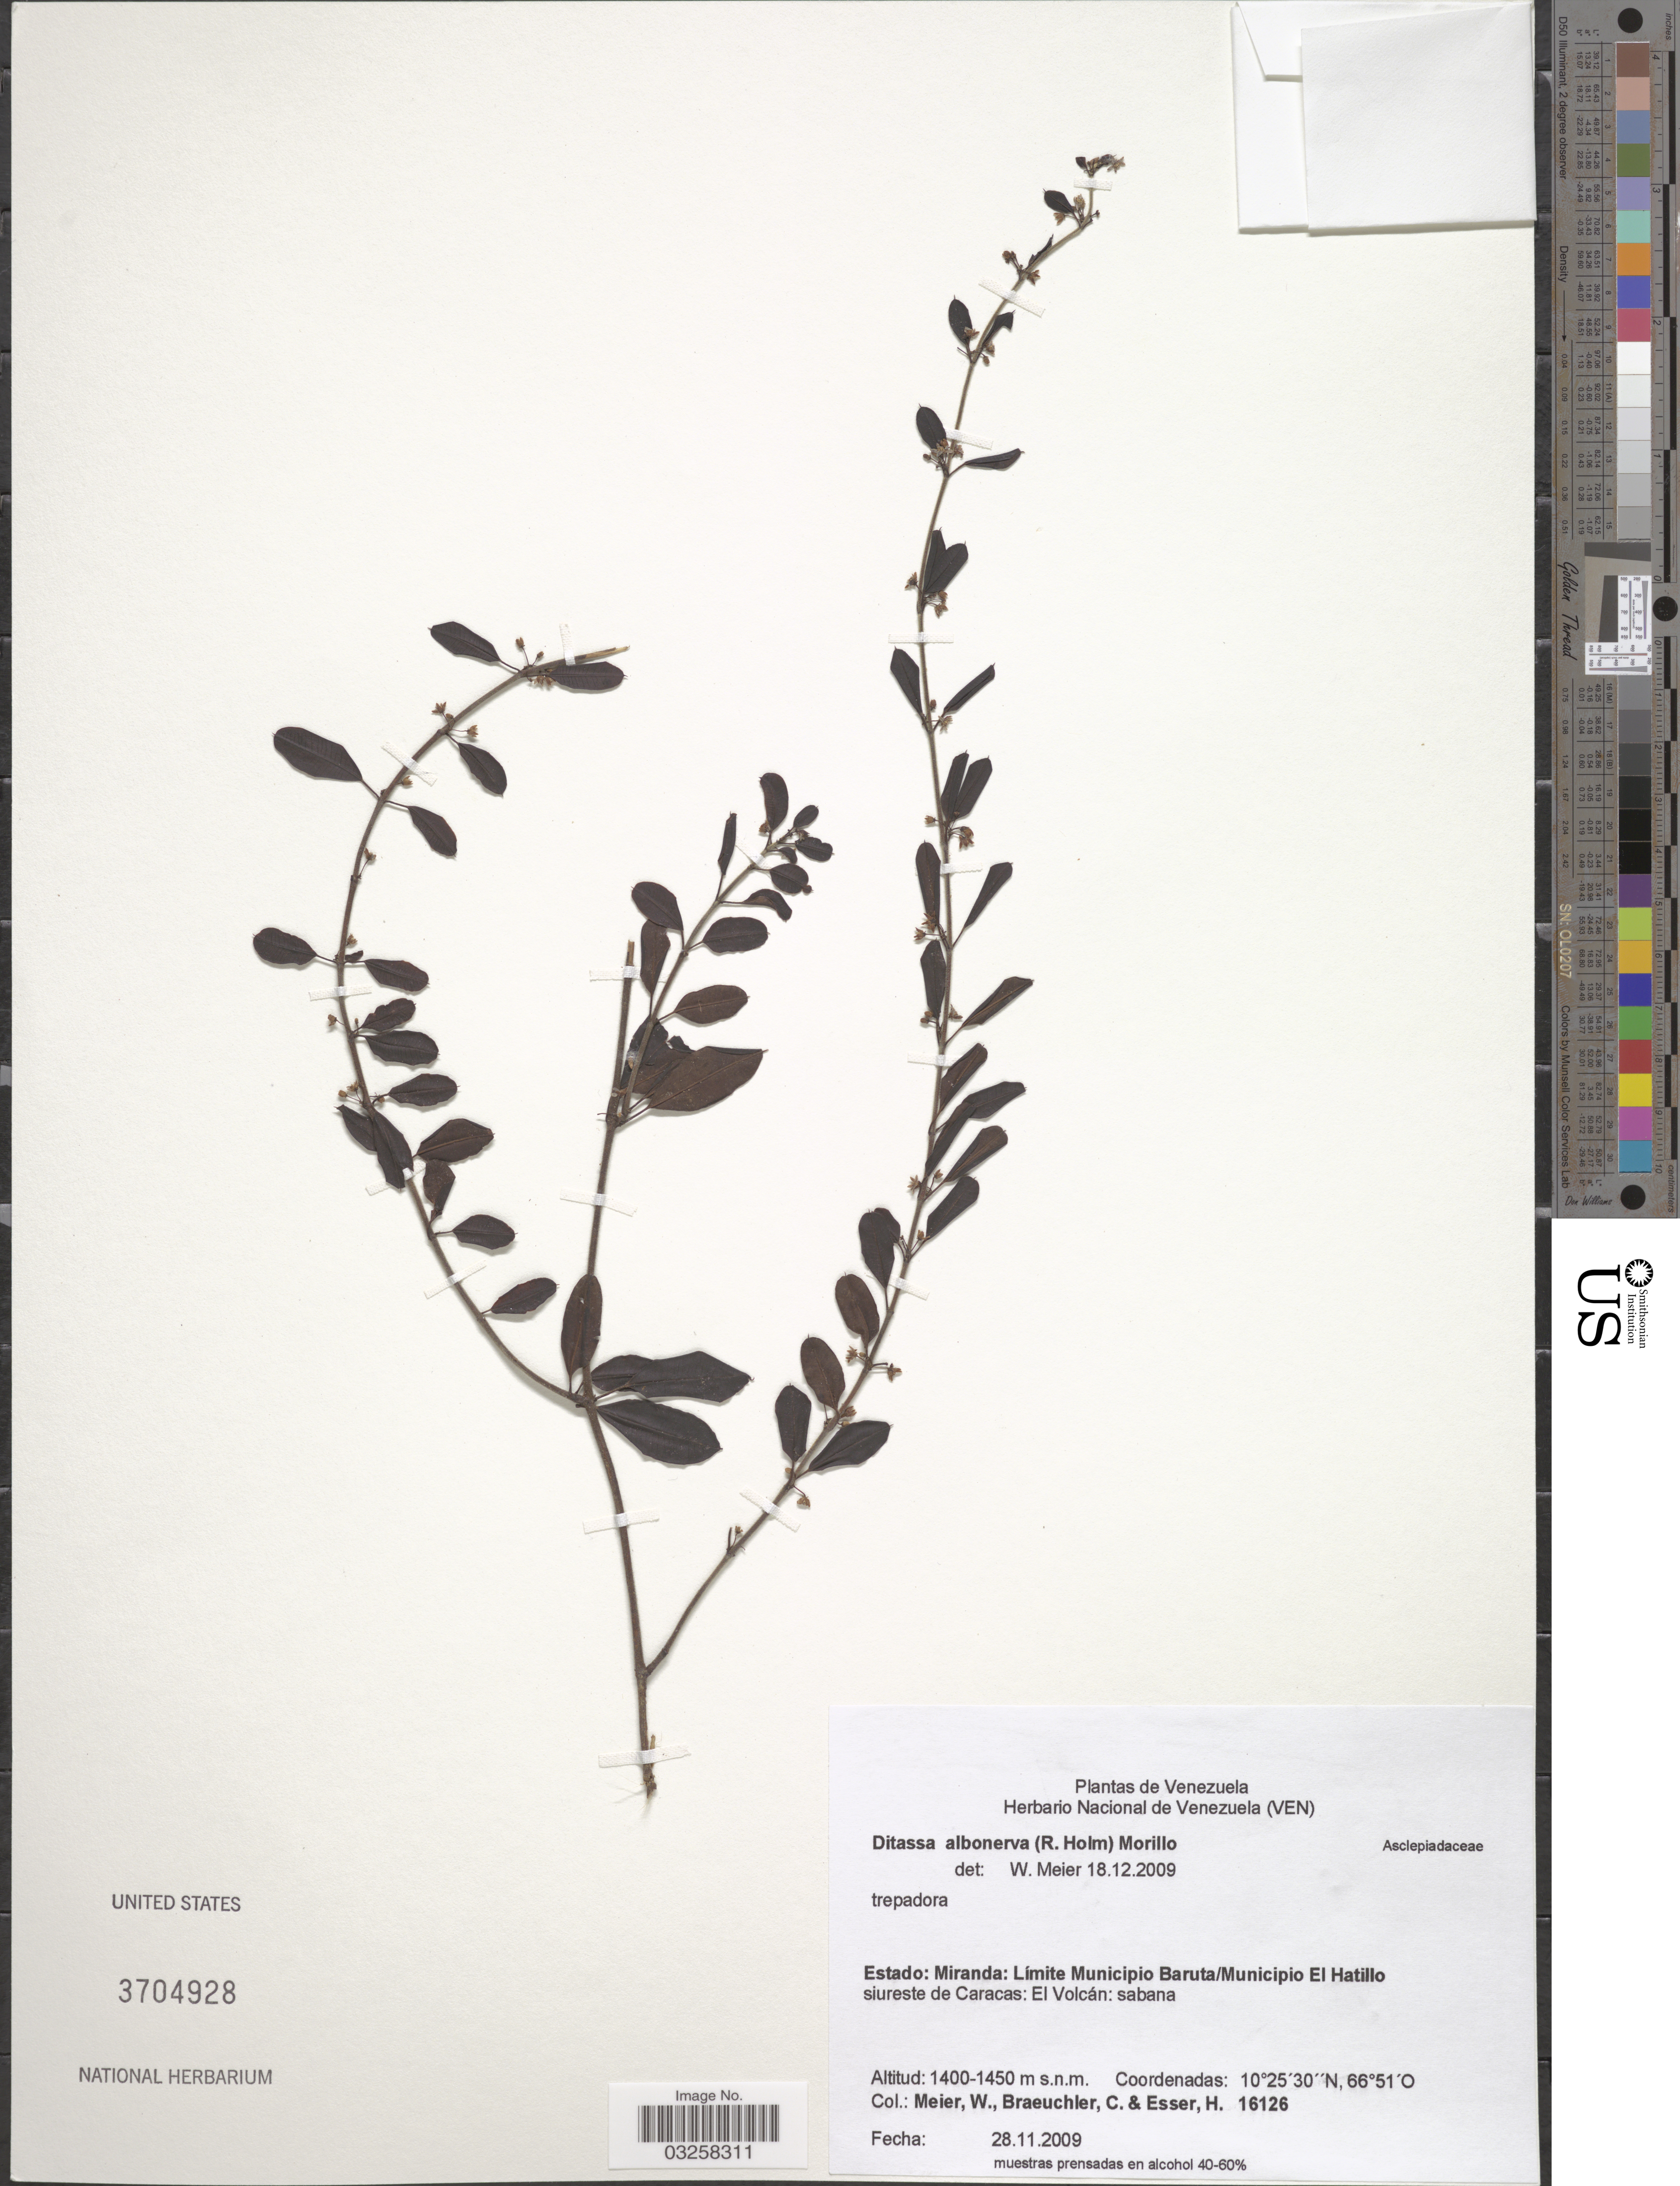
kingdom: Plantae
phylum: Tracheophyta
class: Magnoliopsida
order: Gentianales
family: Apocynaceae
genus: Ditassa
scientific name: Ditassa albonerva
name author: (R.W. Holm) Morillo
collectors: W. Meier, C. Braeuchler & H. Esser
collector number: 16126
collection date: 2009-11-28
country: Venezuela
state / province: Miranda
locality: Límite Municipio Baruta/Municipio El Hatillo, siureste de Caracas: El Volcán: sabana.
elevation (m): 1400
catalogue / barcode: US 3704928